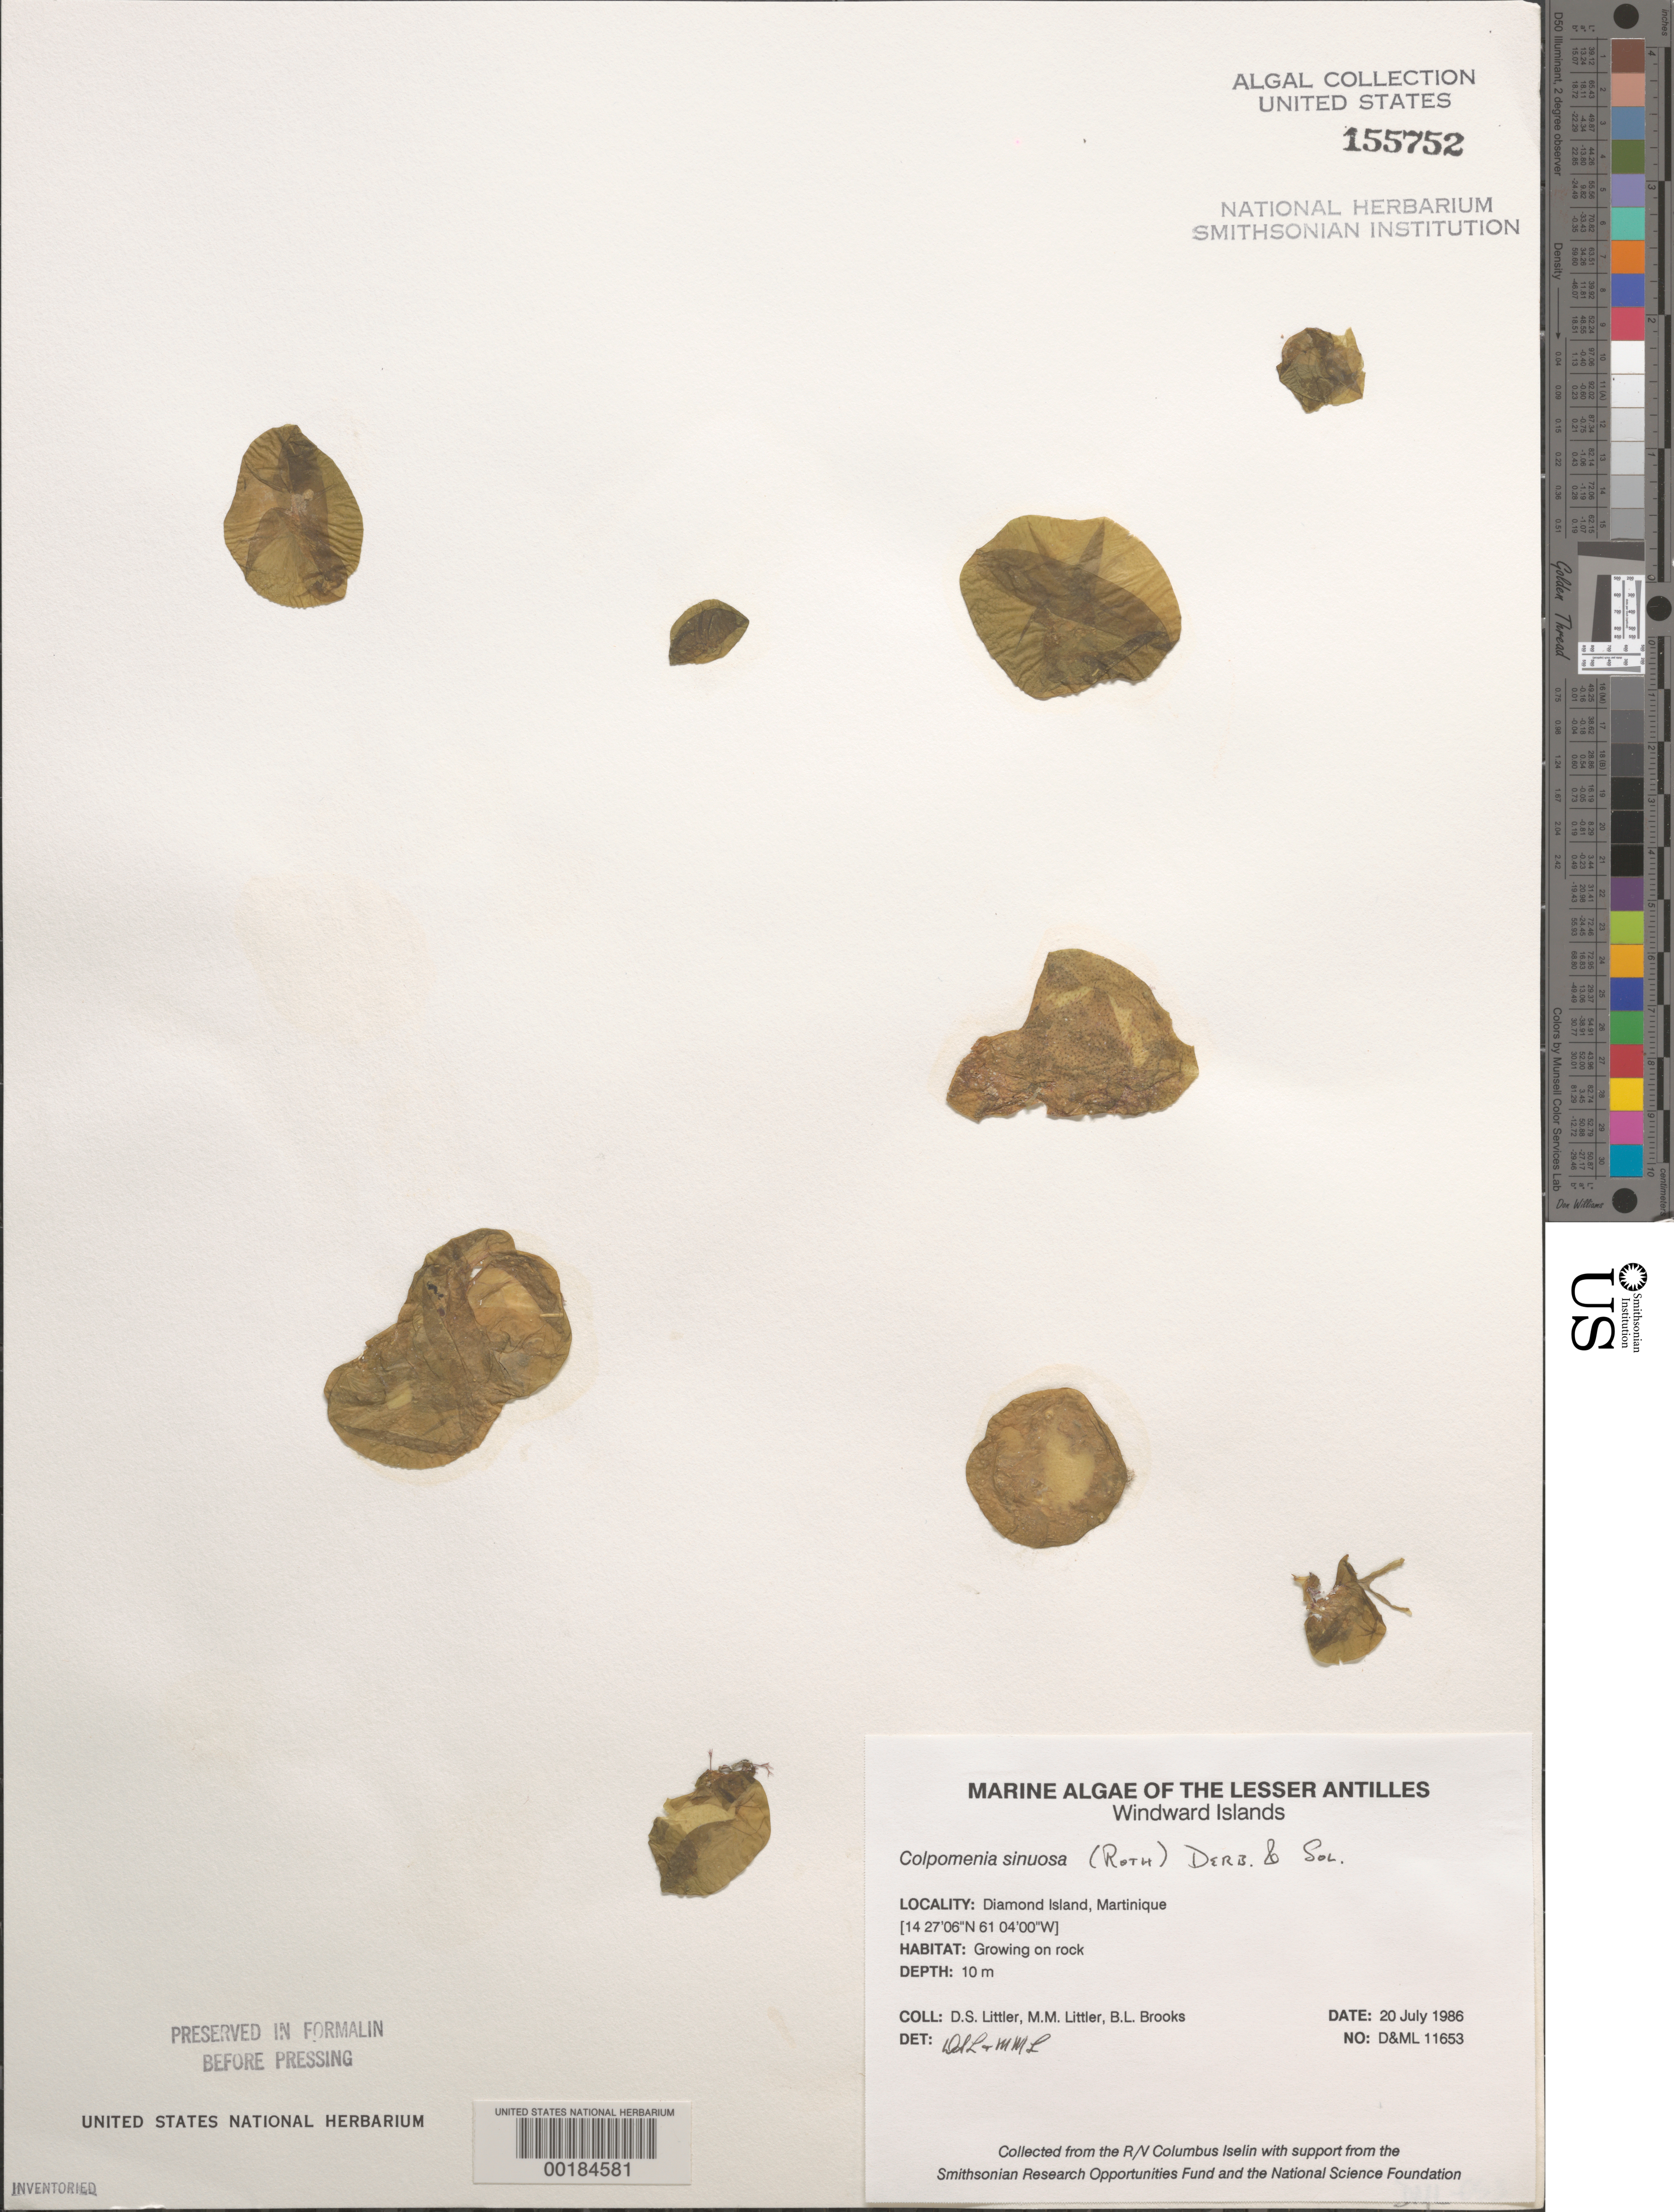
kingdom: Chromista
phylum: Ochrophyta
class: Phaeophyceae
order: Scytosiphonales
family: Scytosiphonaceae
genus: Colpomenia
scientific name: Colpomenia sinuosa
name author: (K. Mert. ex Roth) Derbes & Solier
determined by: Littler, D. S.; Littler, M. M.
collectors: D. S. Littler, M. M. Littler & B. Brooks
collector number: D&ML 11653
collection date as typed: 20 Jul 1986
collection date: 1986-07-20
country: Martinique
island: Diamond Island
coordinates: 14 27' 06" N, 61 04' 00" W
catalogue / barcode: US 155752